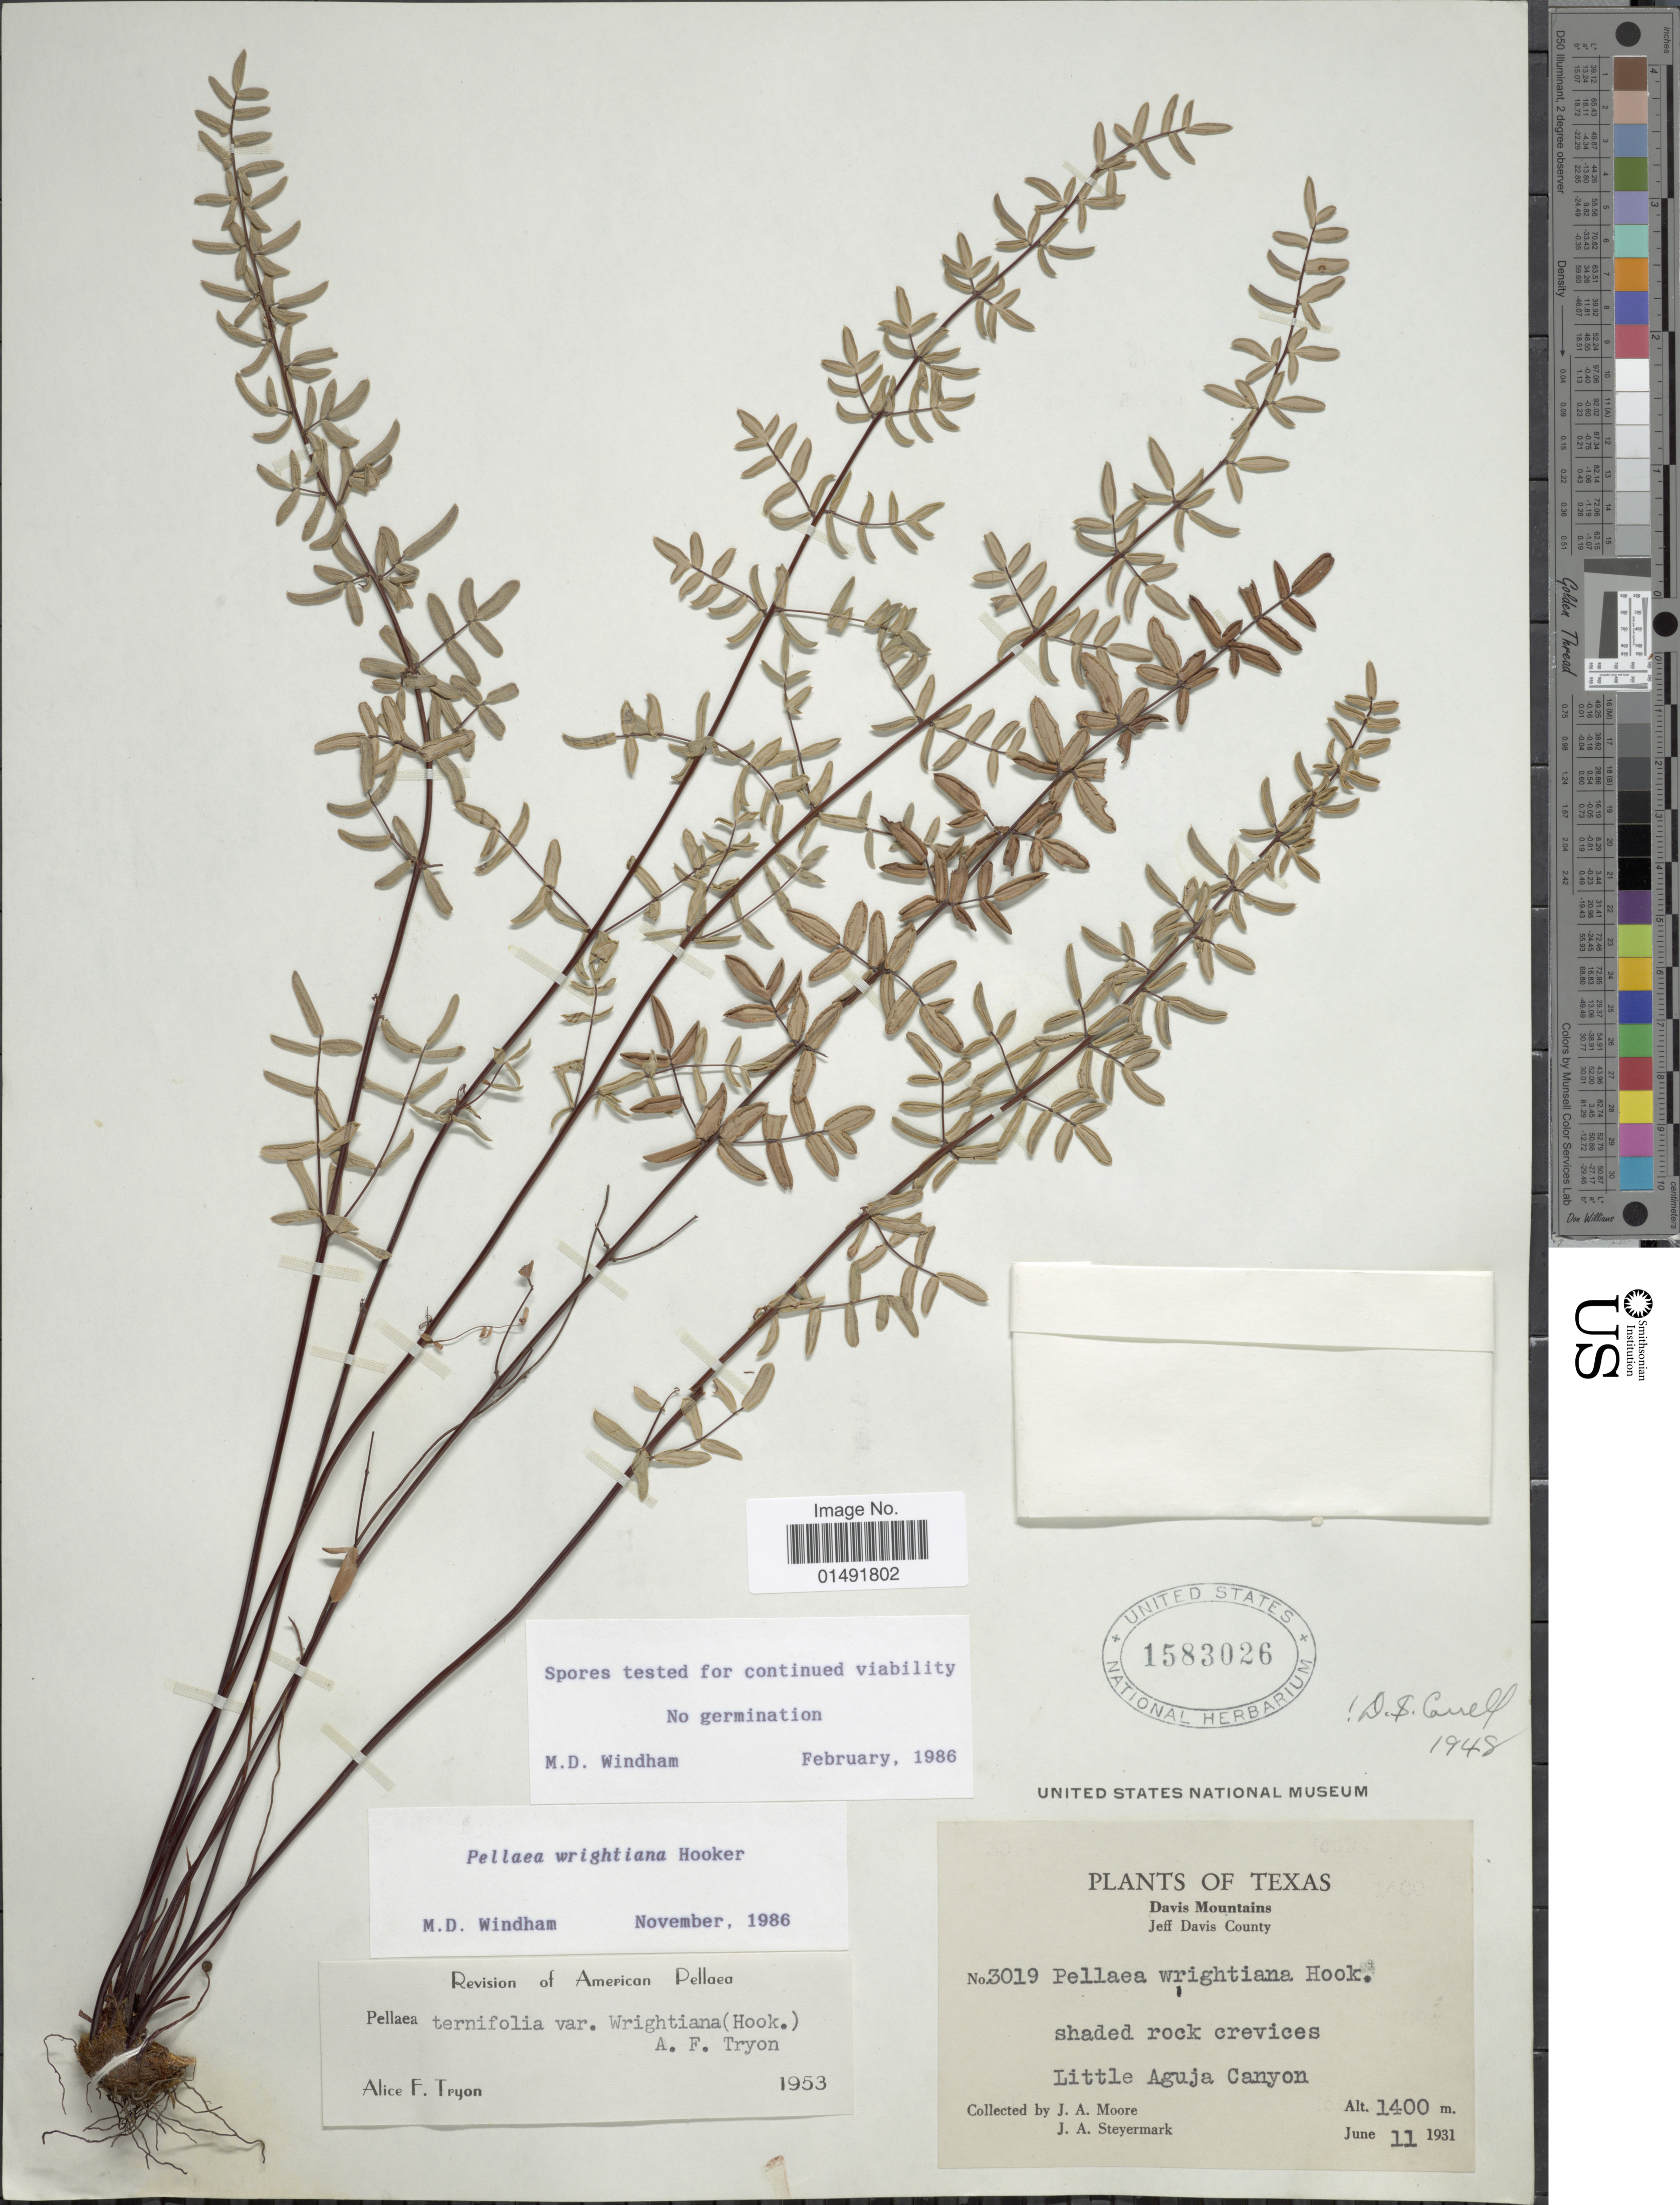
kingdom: Plantae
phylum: Tracheophyta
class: Polypodiopsida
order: Polypodiales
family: Pteridaceae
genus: Pellaea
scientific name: Pellaea wrightiana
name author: Hook.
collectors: J. A. Moore & J. Steyermark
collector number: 3019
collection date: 1931-06-11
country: United States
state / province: Texas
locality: Davis Mountains, Jeff Davis County, shaded rock crevices Little Aguja Canyon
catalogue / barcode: US 1583026